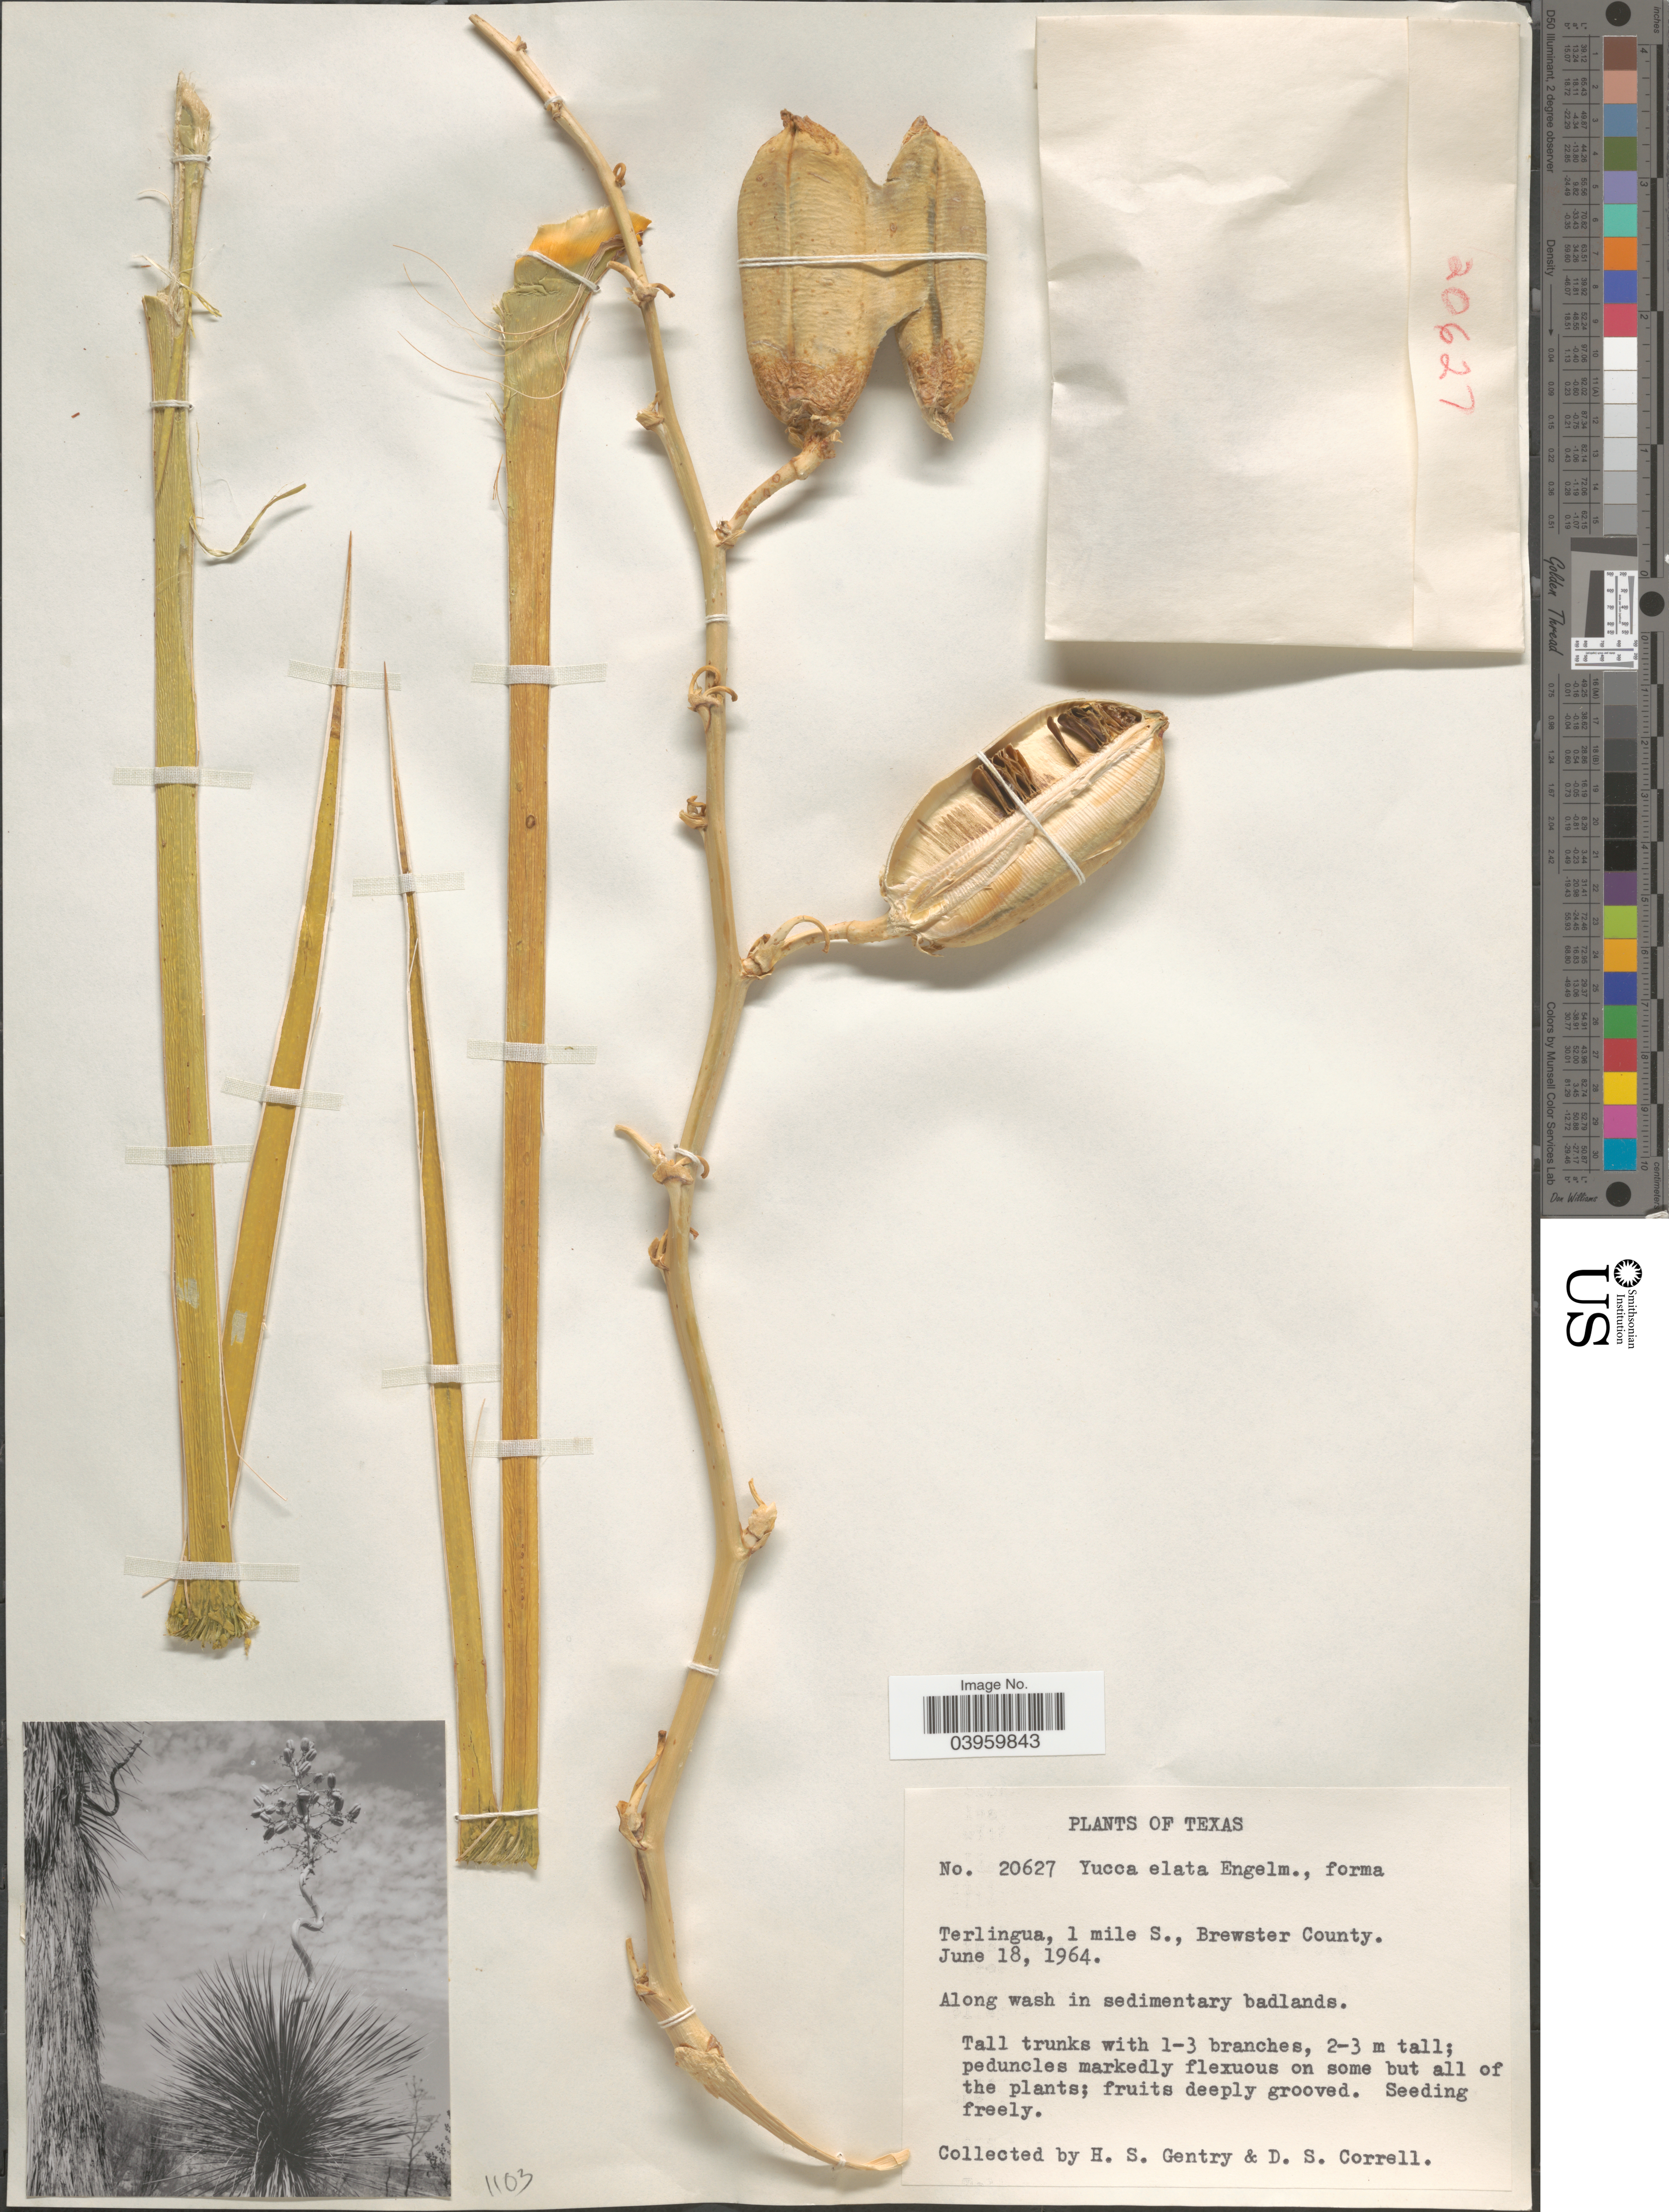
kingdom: Plantae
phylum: Tracheophyta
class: Liliopsida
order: Asparagales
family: Asparagaceae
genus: Yucca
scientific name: Yucca elata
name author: (Engelm.) Engelm.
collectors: H. S. Gentry & D. S. Correll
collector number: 20627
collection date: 1964-06-18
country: United States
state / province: Texas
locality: Terlingua, 1 mile S., Brewster County.